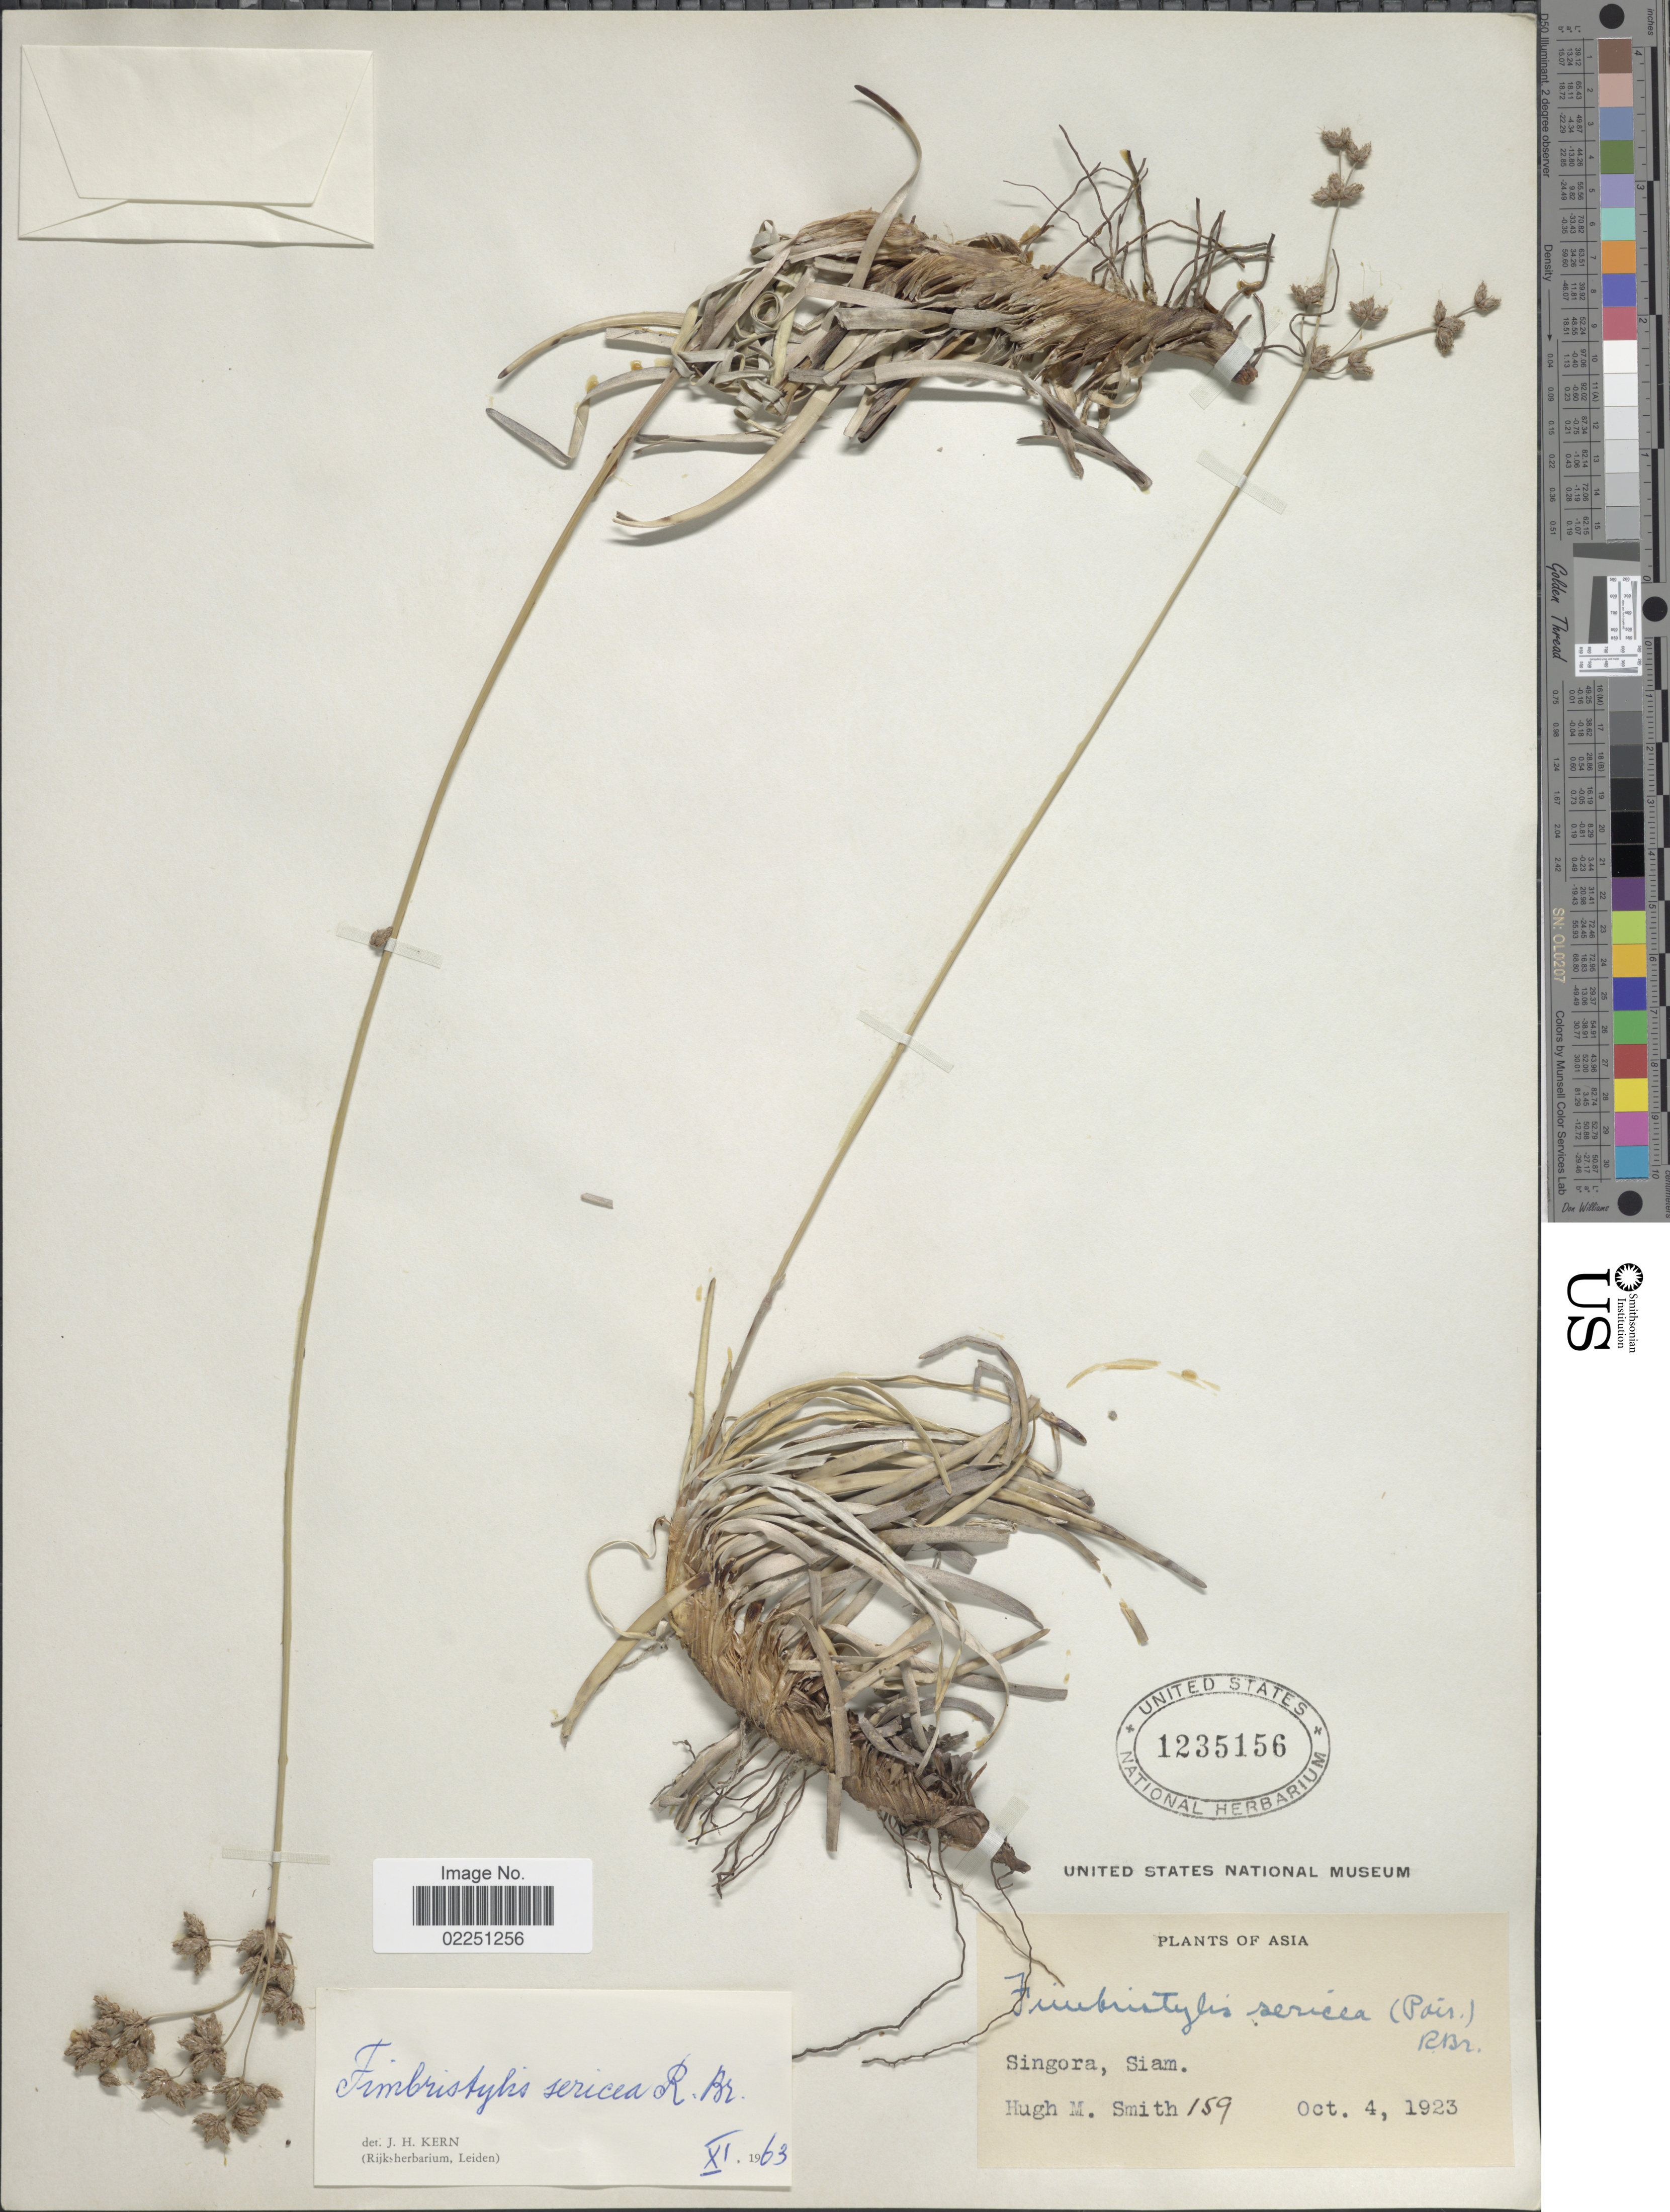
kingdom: Plantae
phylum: Tracheophyta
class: Liliopsida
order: Poales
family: Cyperaceae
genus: Fimbristylis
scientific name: Fimbristylis sericea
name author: (Poir.) R. Br.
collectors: H. M. Smith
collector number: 159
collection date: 1923-10-04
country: Thailand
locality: Asia. Singora, Siam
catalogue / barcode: US 1235156